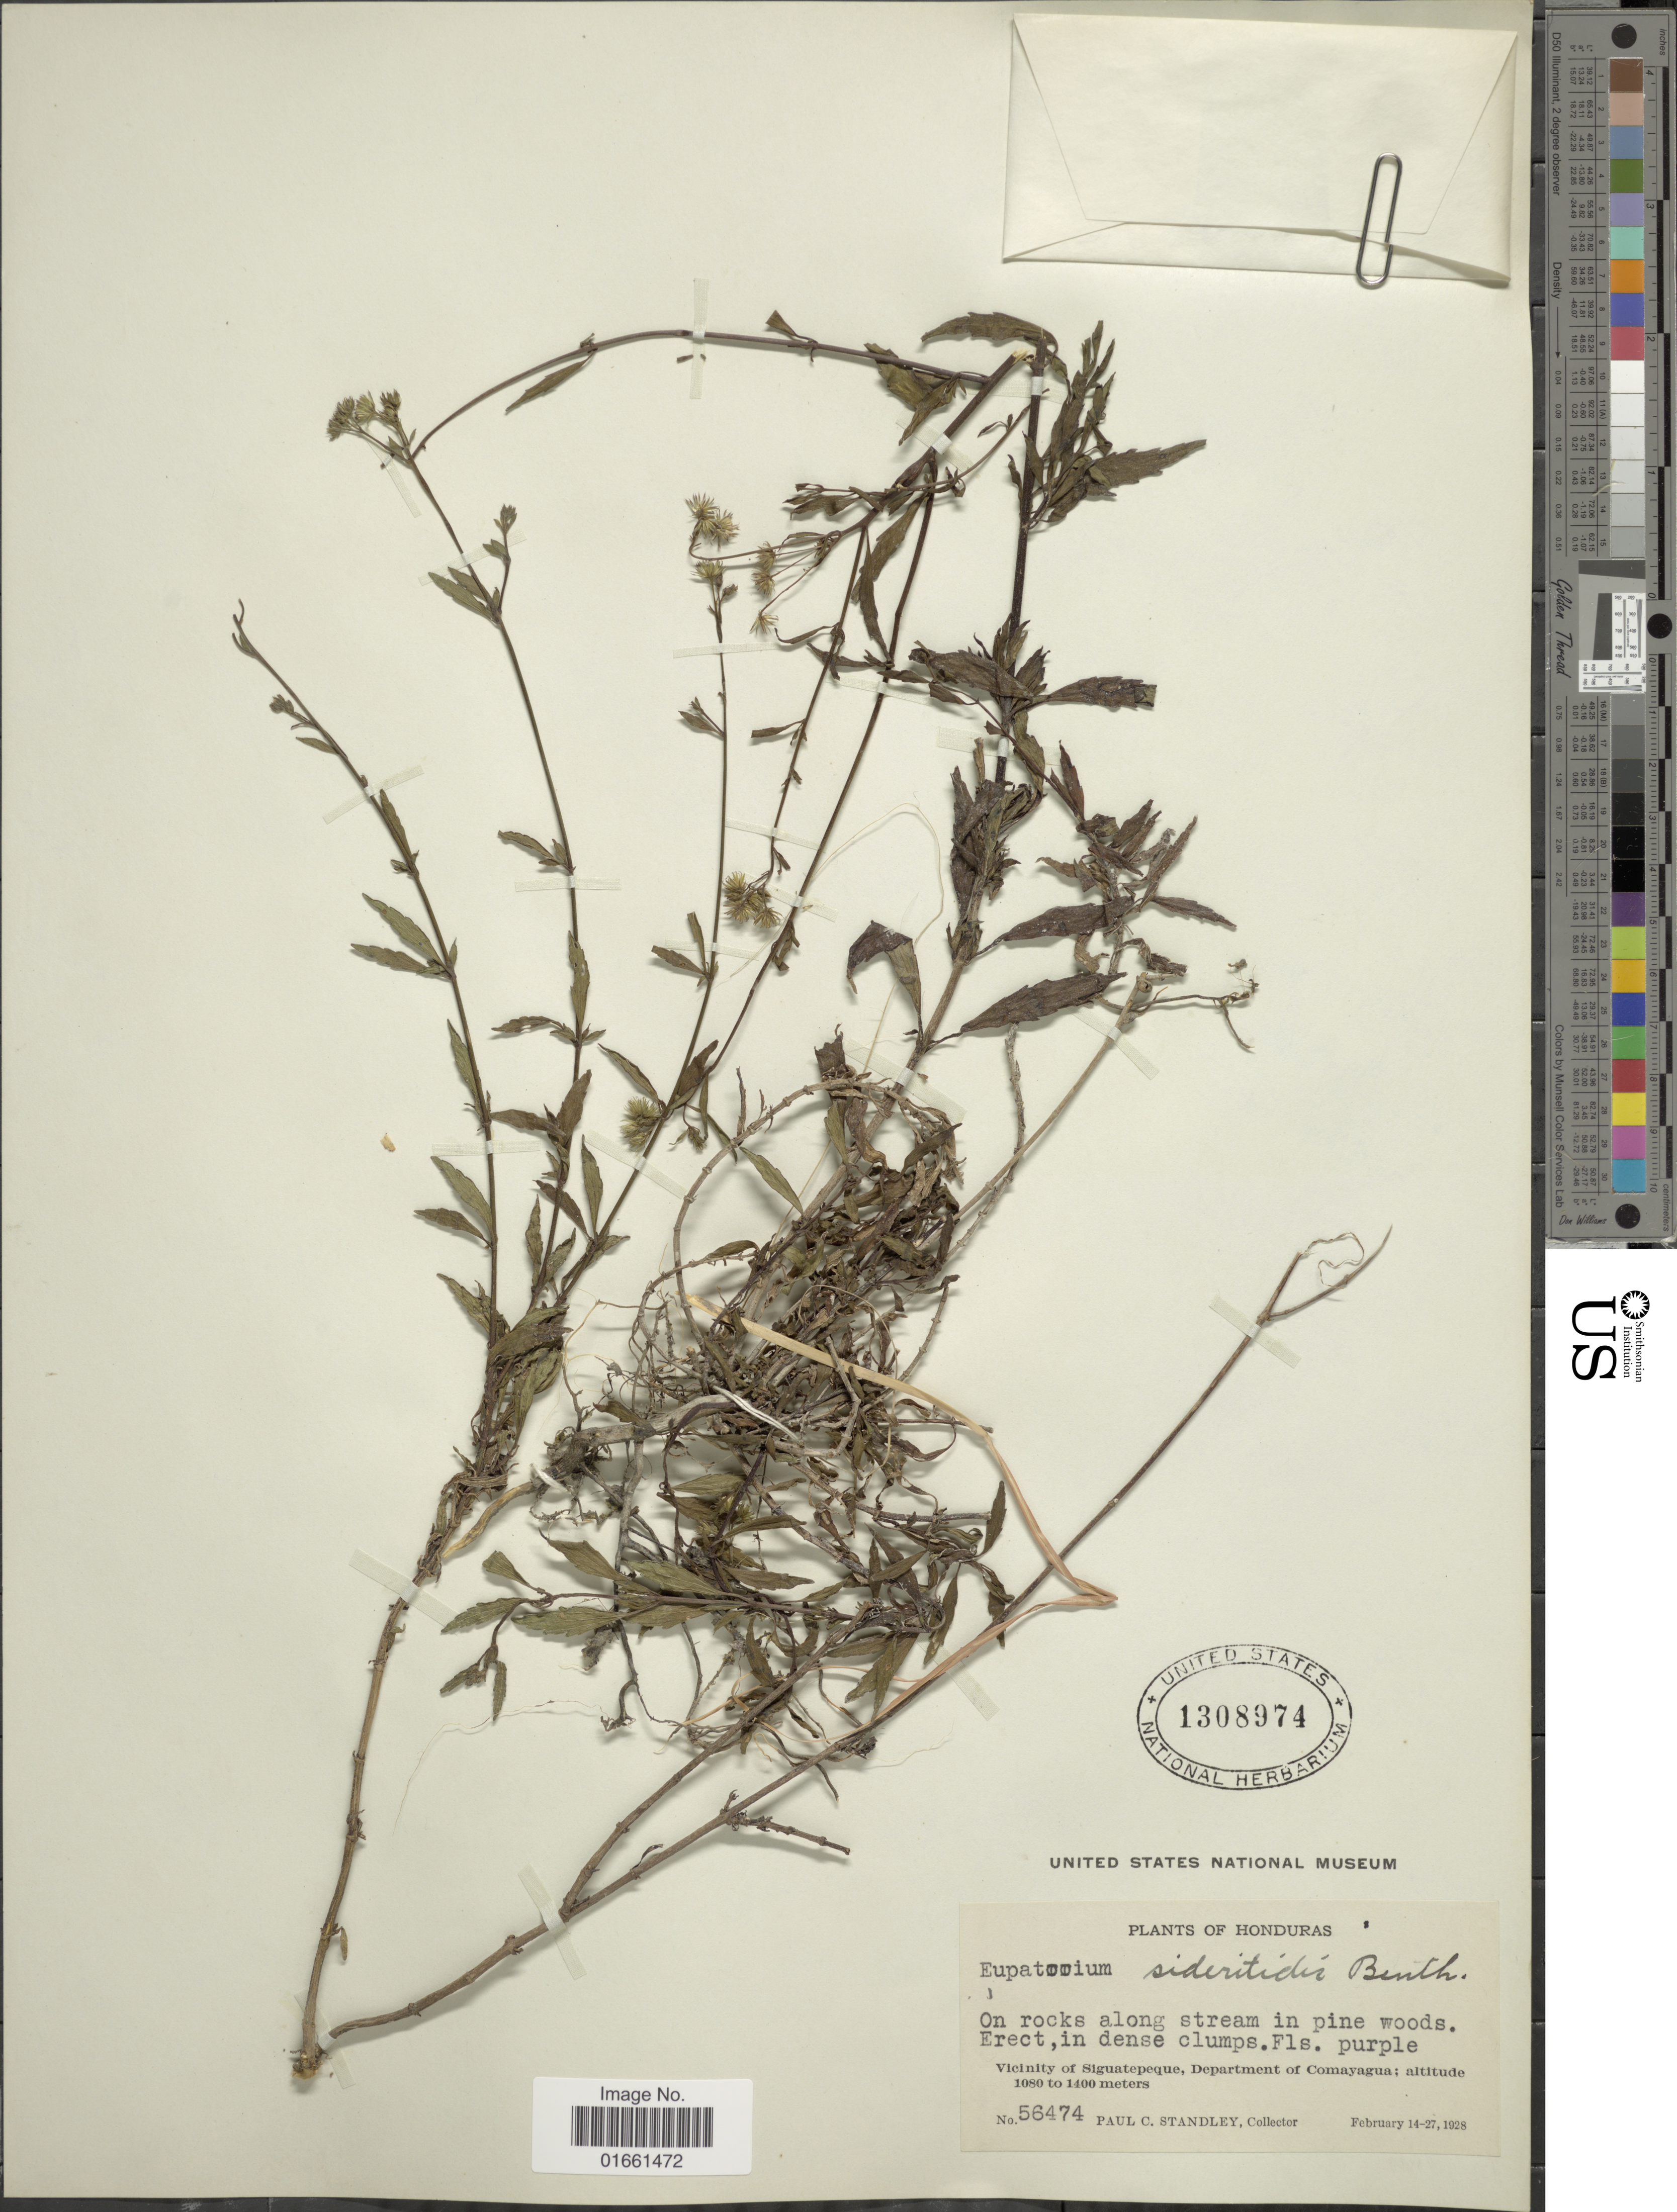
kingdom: Plantae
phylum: Tracheophyta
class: Magnoliopsida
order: Asterales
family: Asteraceae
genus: Fleischmannia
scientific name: Fleischmannia imitans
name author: (B.L. Rob.) R.M. King & H. Rob.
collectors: P. C. Standley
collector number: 56474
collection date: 1928-02-14/1928-02-27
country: Honduras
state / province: Comayagua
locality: Vicinity of Siguatepeque, Departement of Comayagua.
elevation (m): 1080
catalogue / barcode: US 1308974